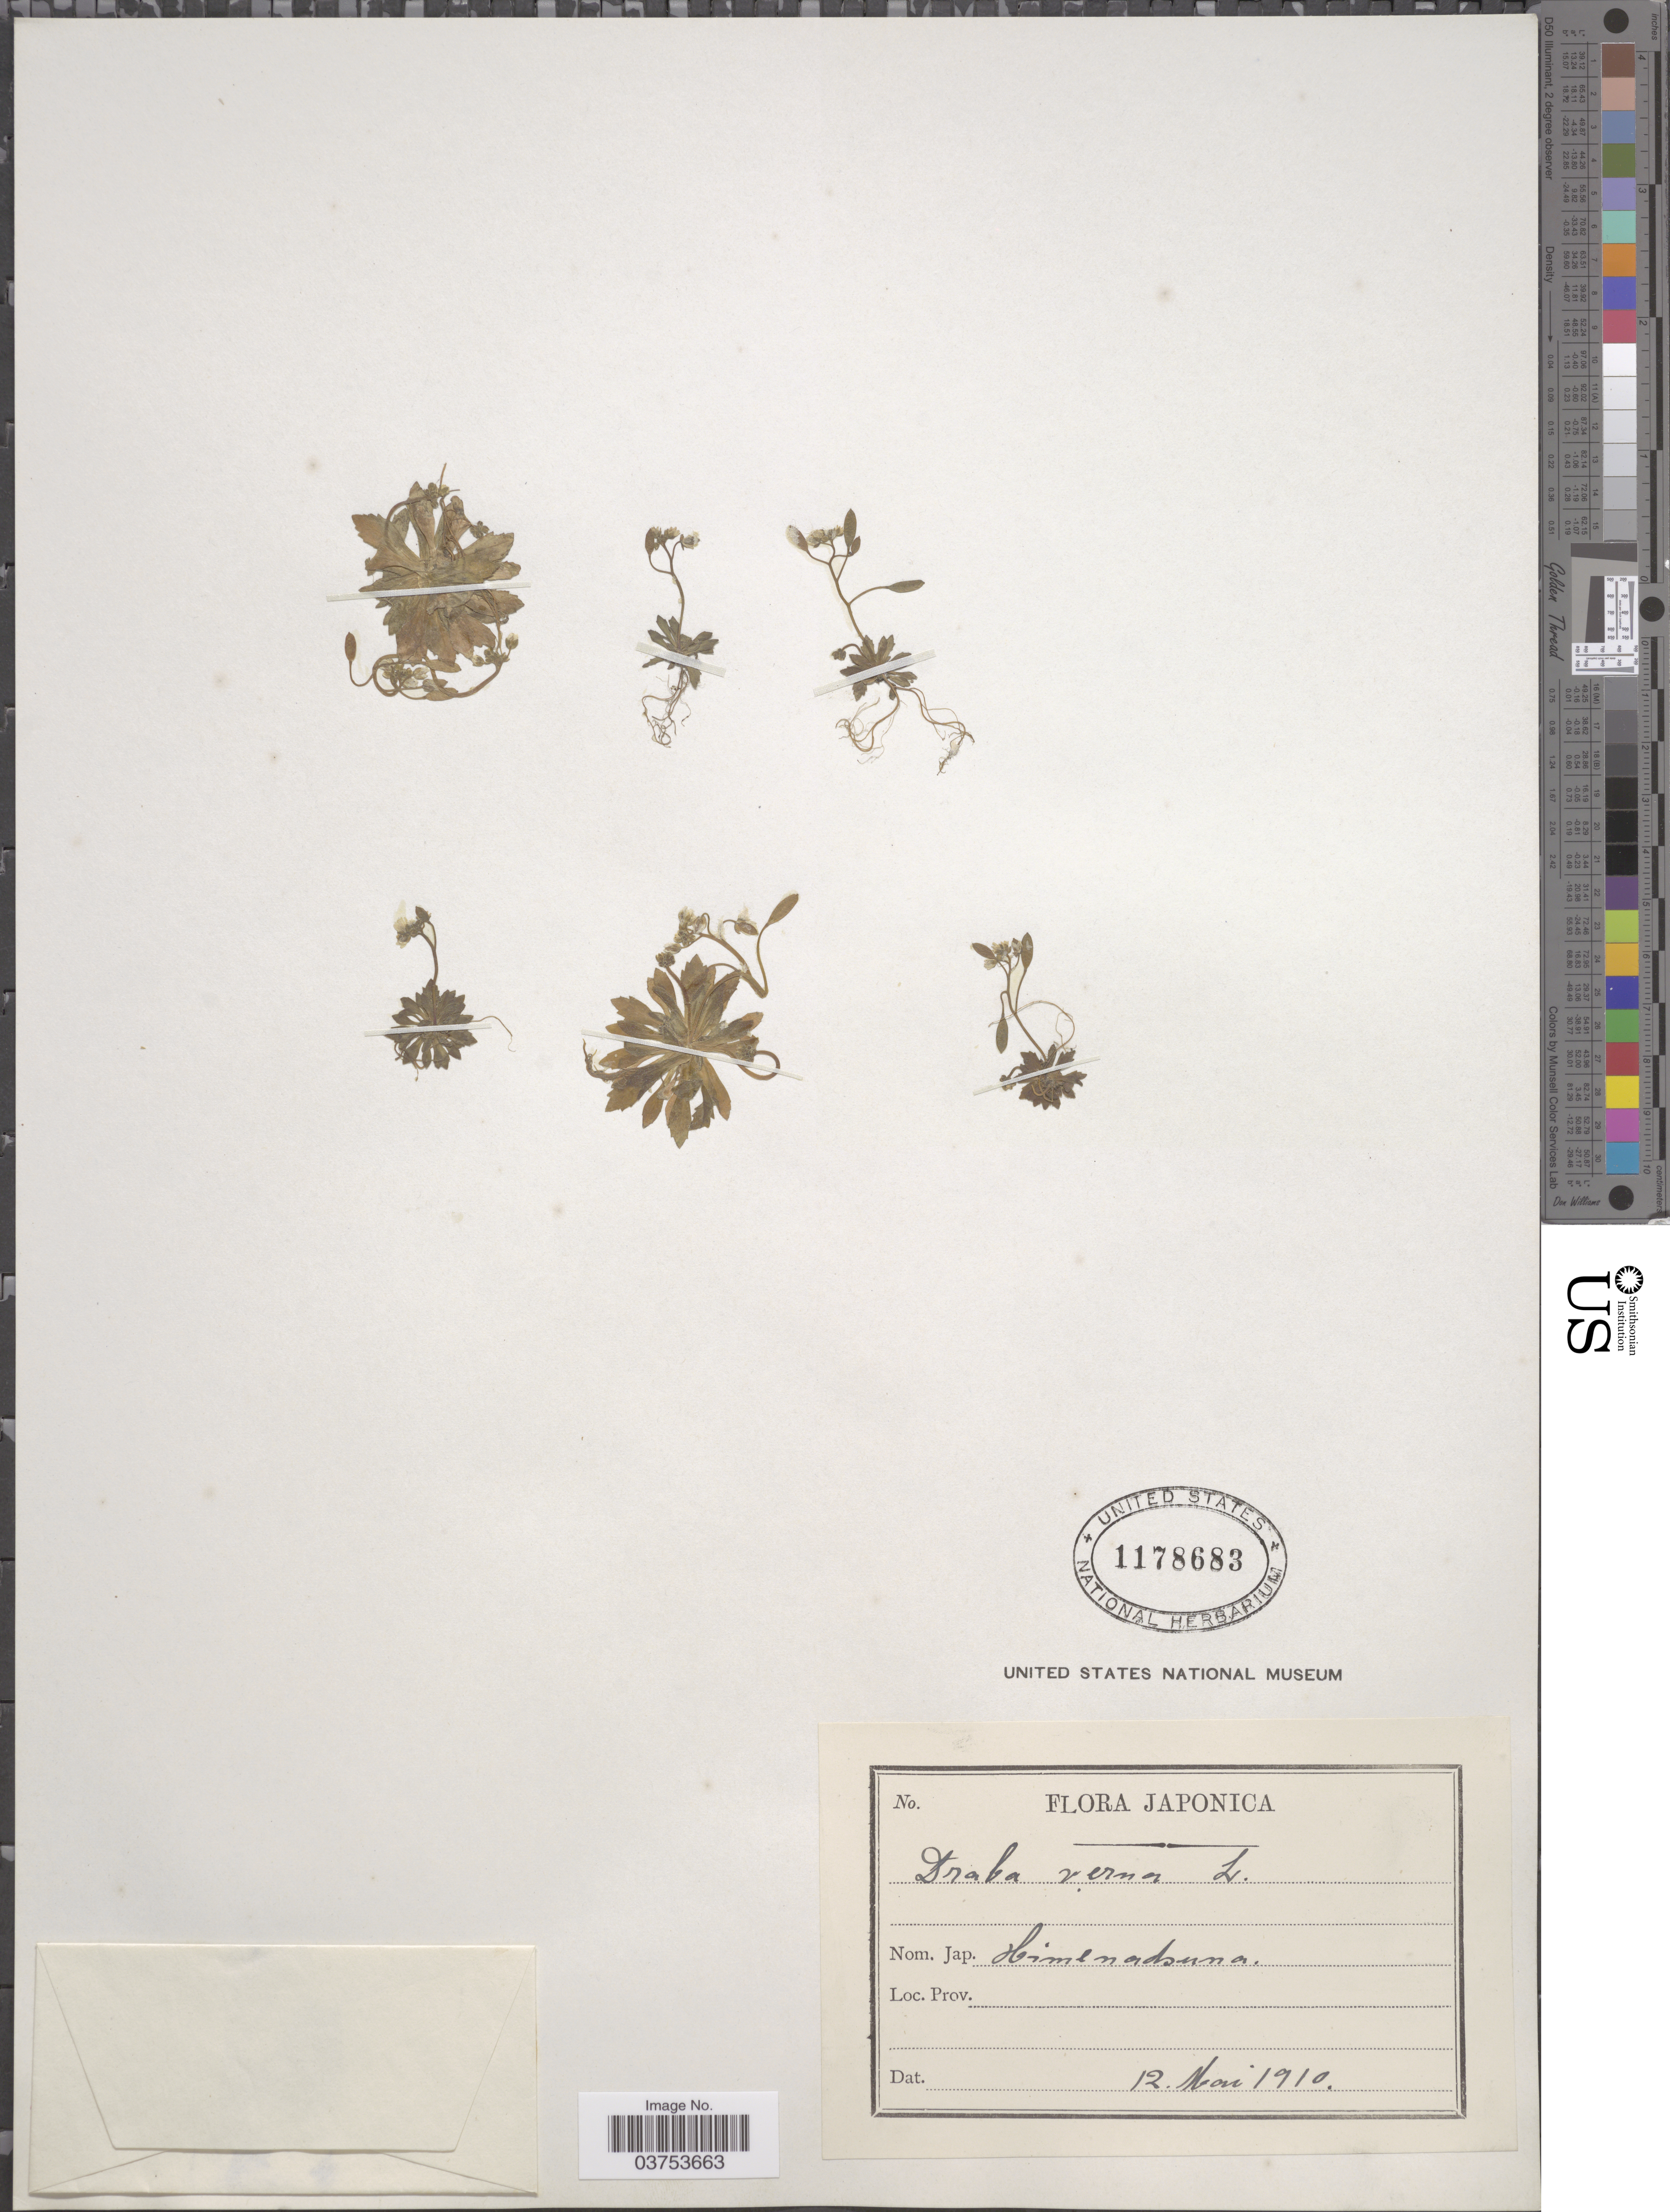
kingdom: Plantae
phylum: Tracheophyta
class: Magnoliopsida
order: Brassicales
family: Brassicaceae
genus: Erophila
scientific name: Erophila verna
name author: (L.) DC.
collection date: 1910-05-12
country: Japan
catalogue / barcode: US 1178683